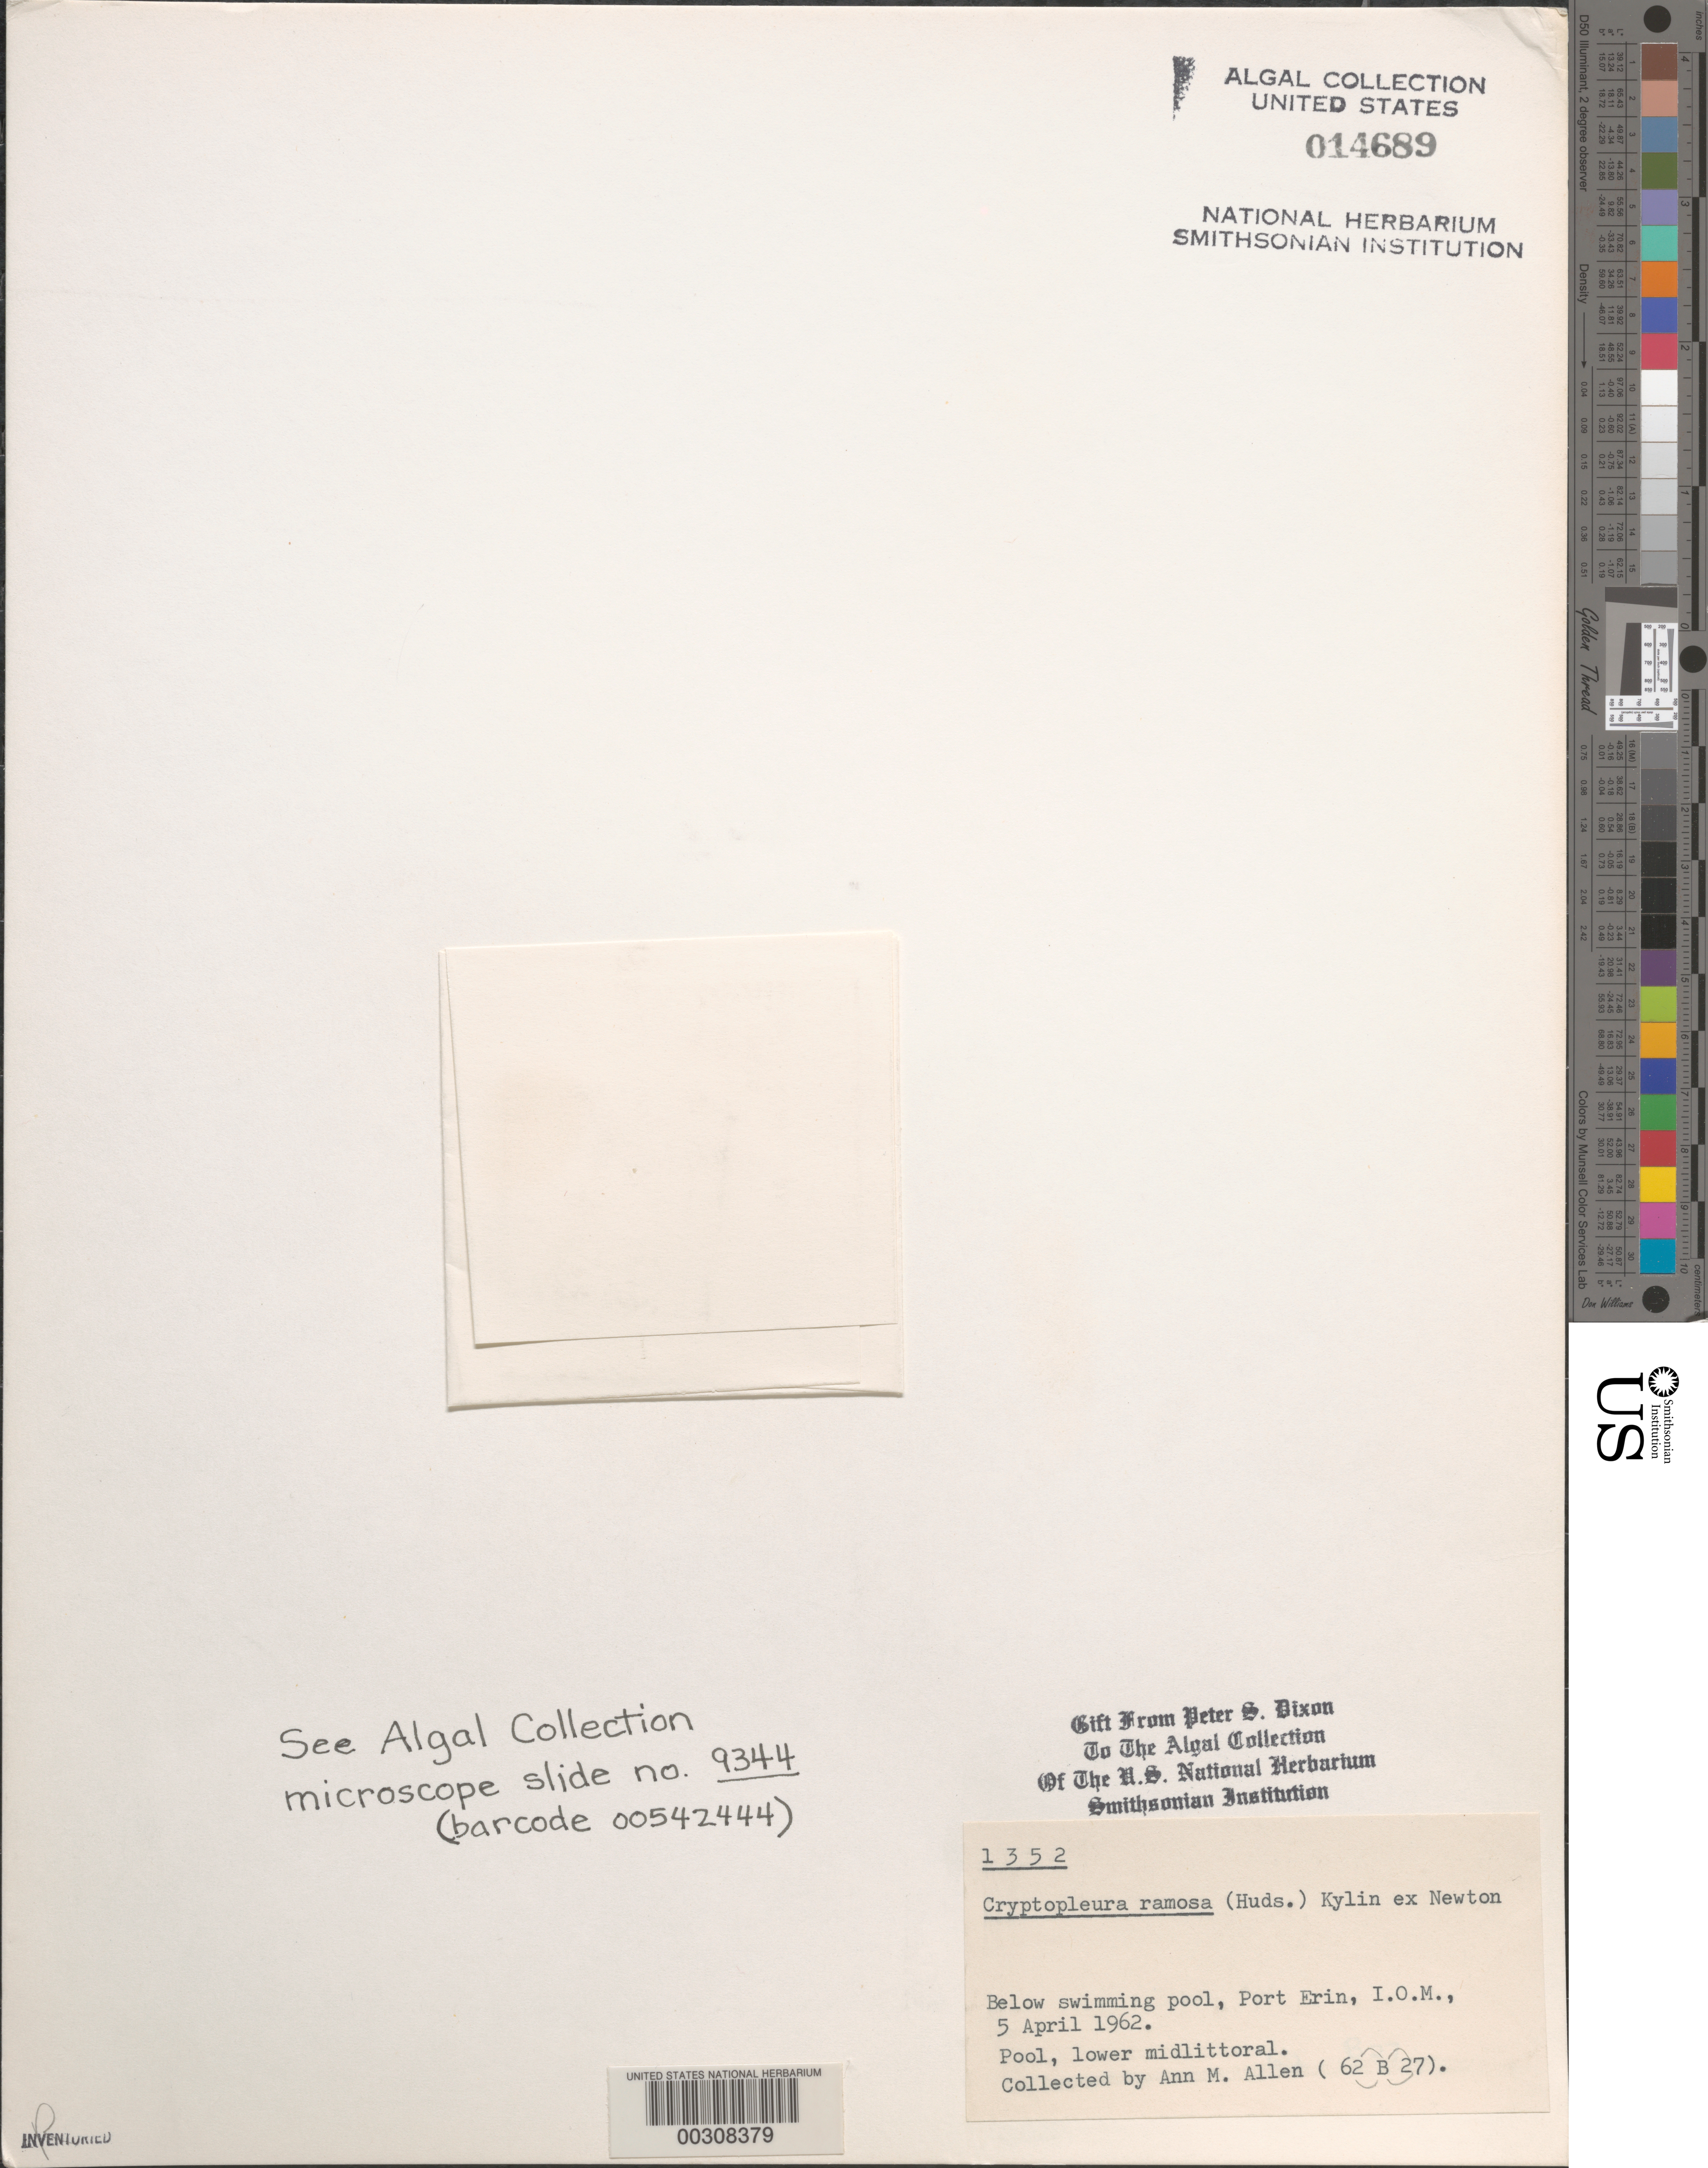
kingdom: Plantae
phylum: Rhodophyta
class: Florideophyceae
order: Ceramiales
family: Delesseriaceae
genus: Cryptopleura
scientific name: Cryptopleura ramosa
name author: (Huds.) L.M. Newton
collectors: M. A. Allen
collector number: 62B27 & PSD 1352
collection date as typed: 05 Apr 1962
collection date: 1962-04-05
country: United Kingdom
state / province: England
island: Isle of Man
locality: Port Erin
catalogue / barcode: US 14689